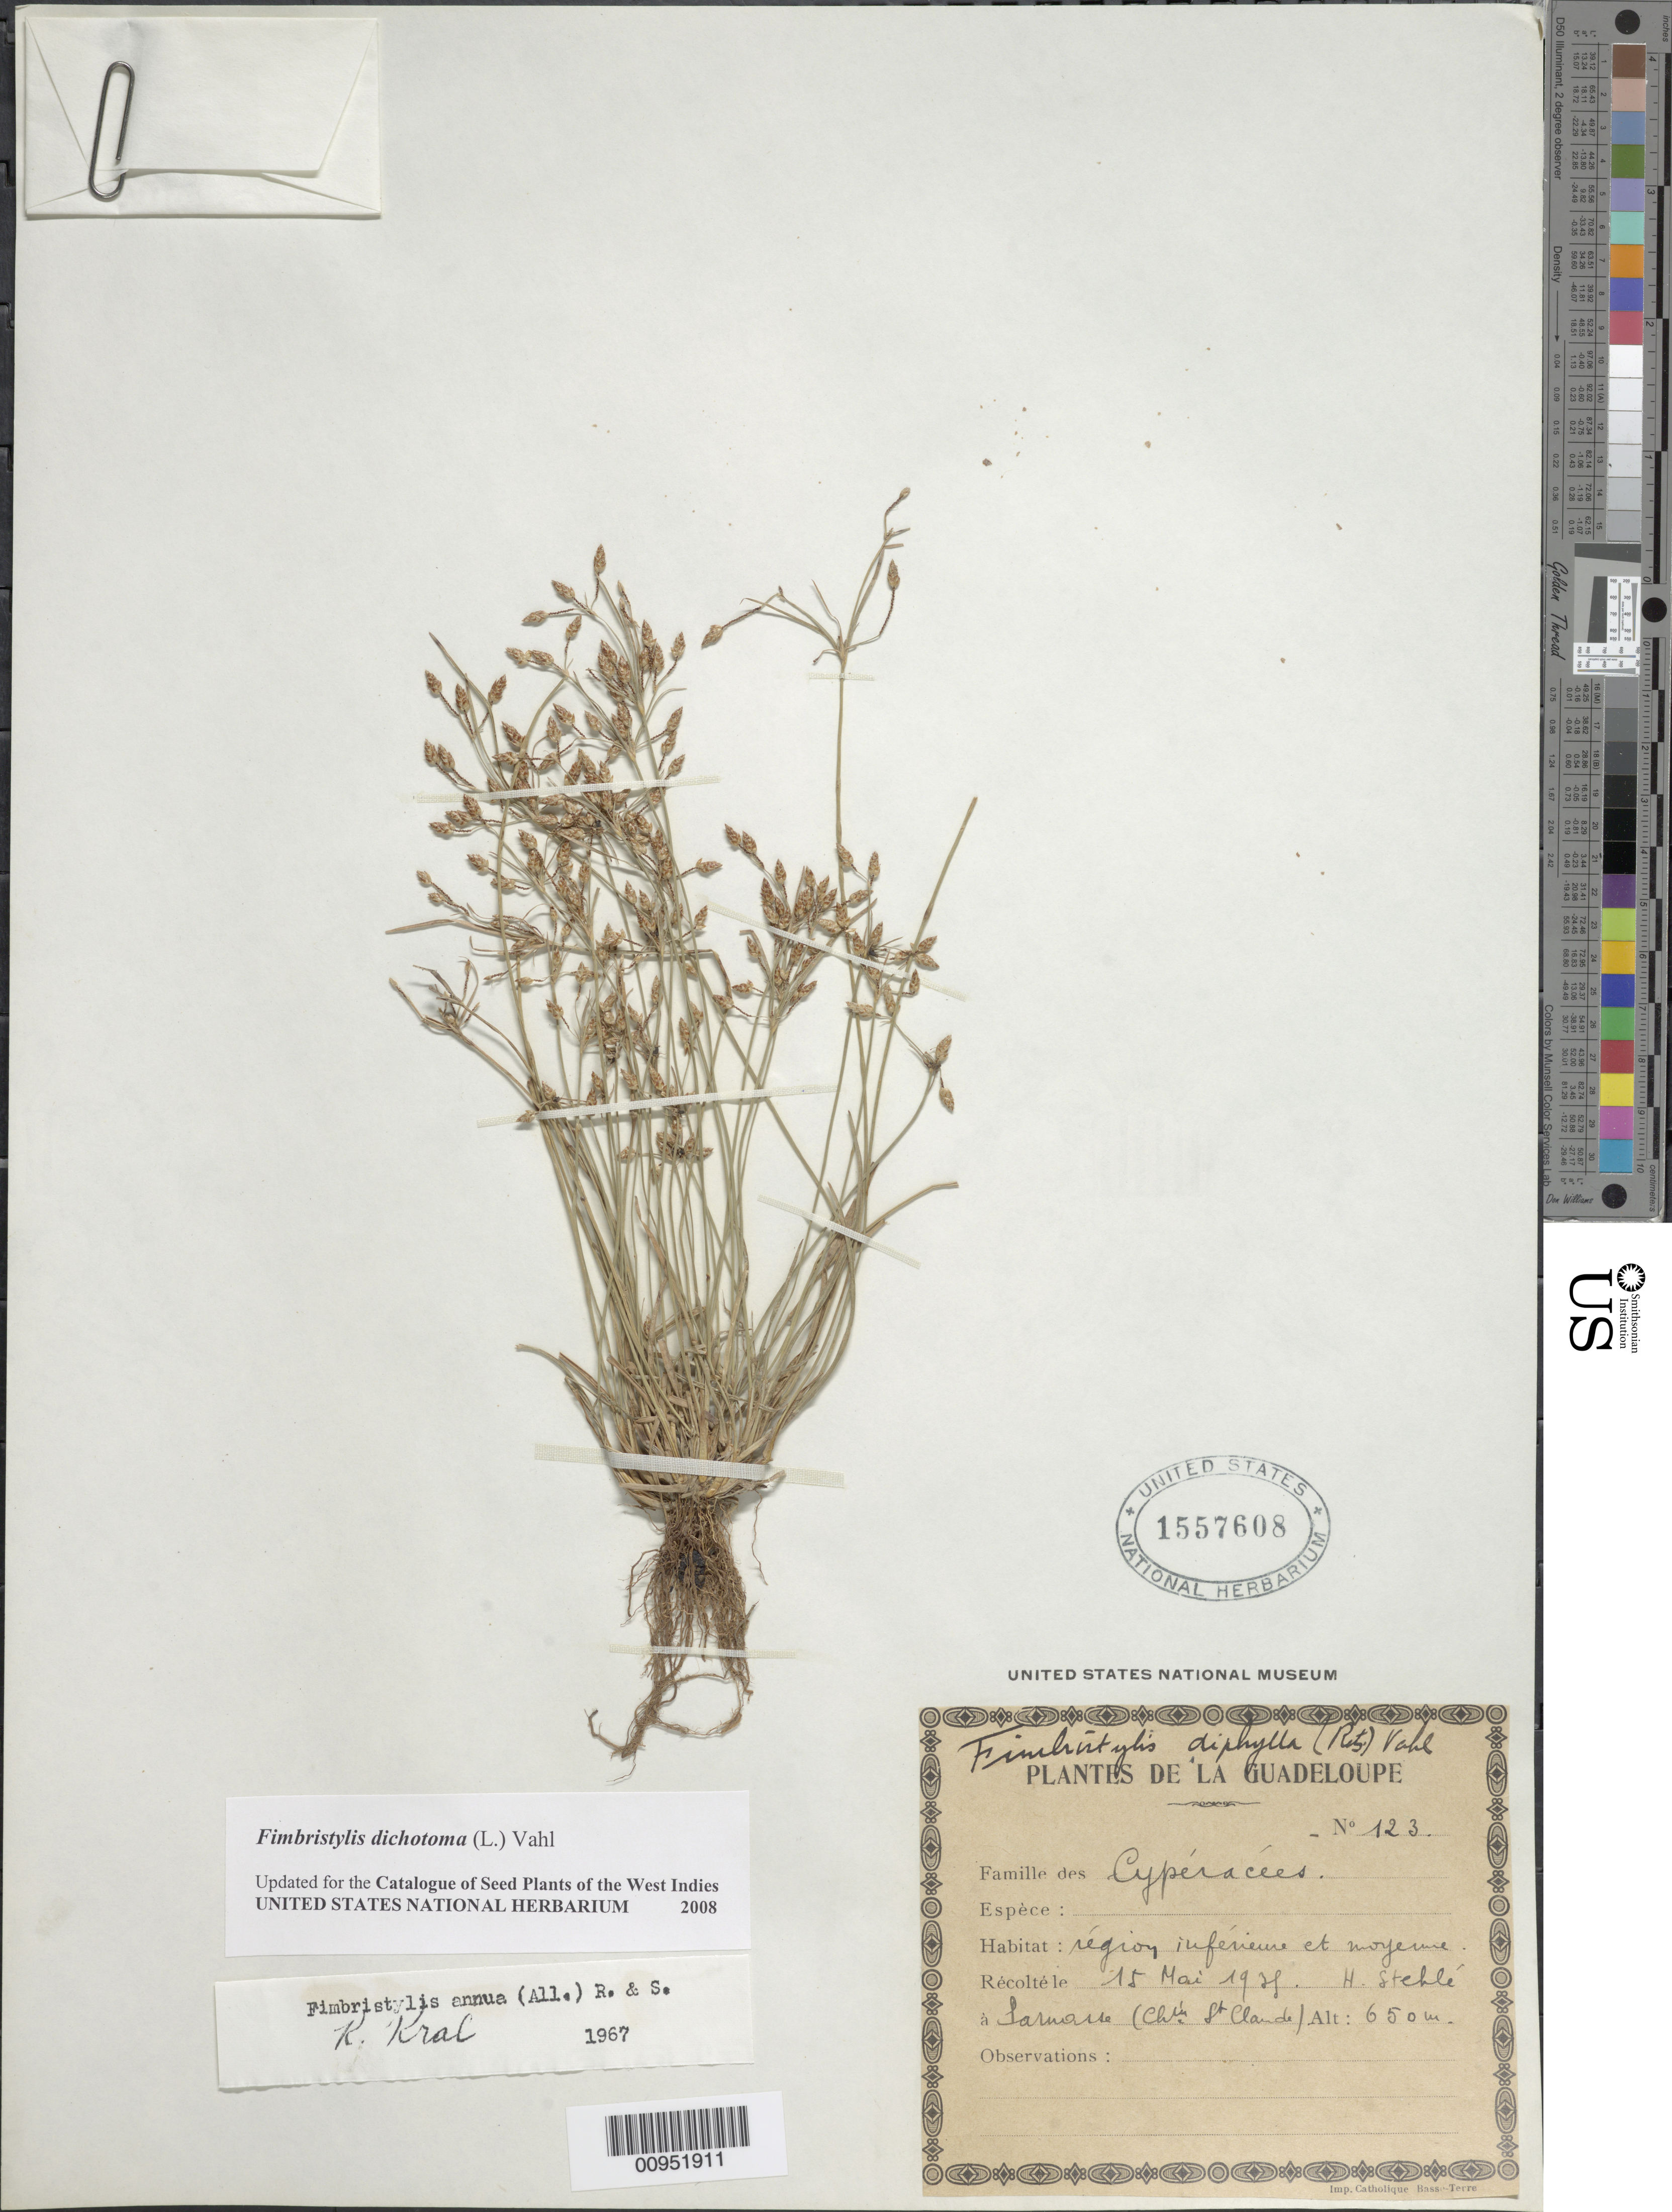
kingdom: Plantae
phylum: Tracheophyta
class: Liliopsida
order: Poales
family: Cyperaceae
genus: Fimbristylis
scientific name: Fimbristylis dichotoma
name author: (L.) Vahl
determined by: Strong, M. T., (US), Smithsonian Institution - National Museum of Natural History (UNITED STATES)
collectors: H. Stehlé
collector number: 123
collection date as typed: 15 May 1939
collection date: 1939-05-15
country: Guadeloupe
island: Basse Terre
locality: Parnasse (Chemin St. Chemin)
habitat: Région inférieure et moyerme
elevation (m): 650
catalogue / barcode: US 1557608